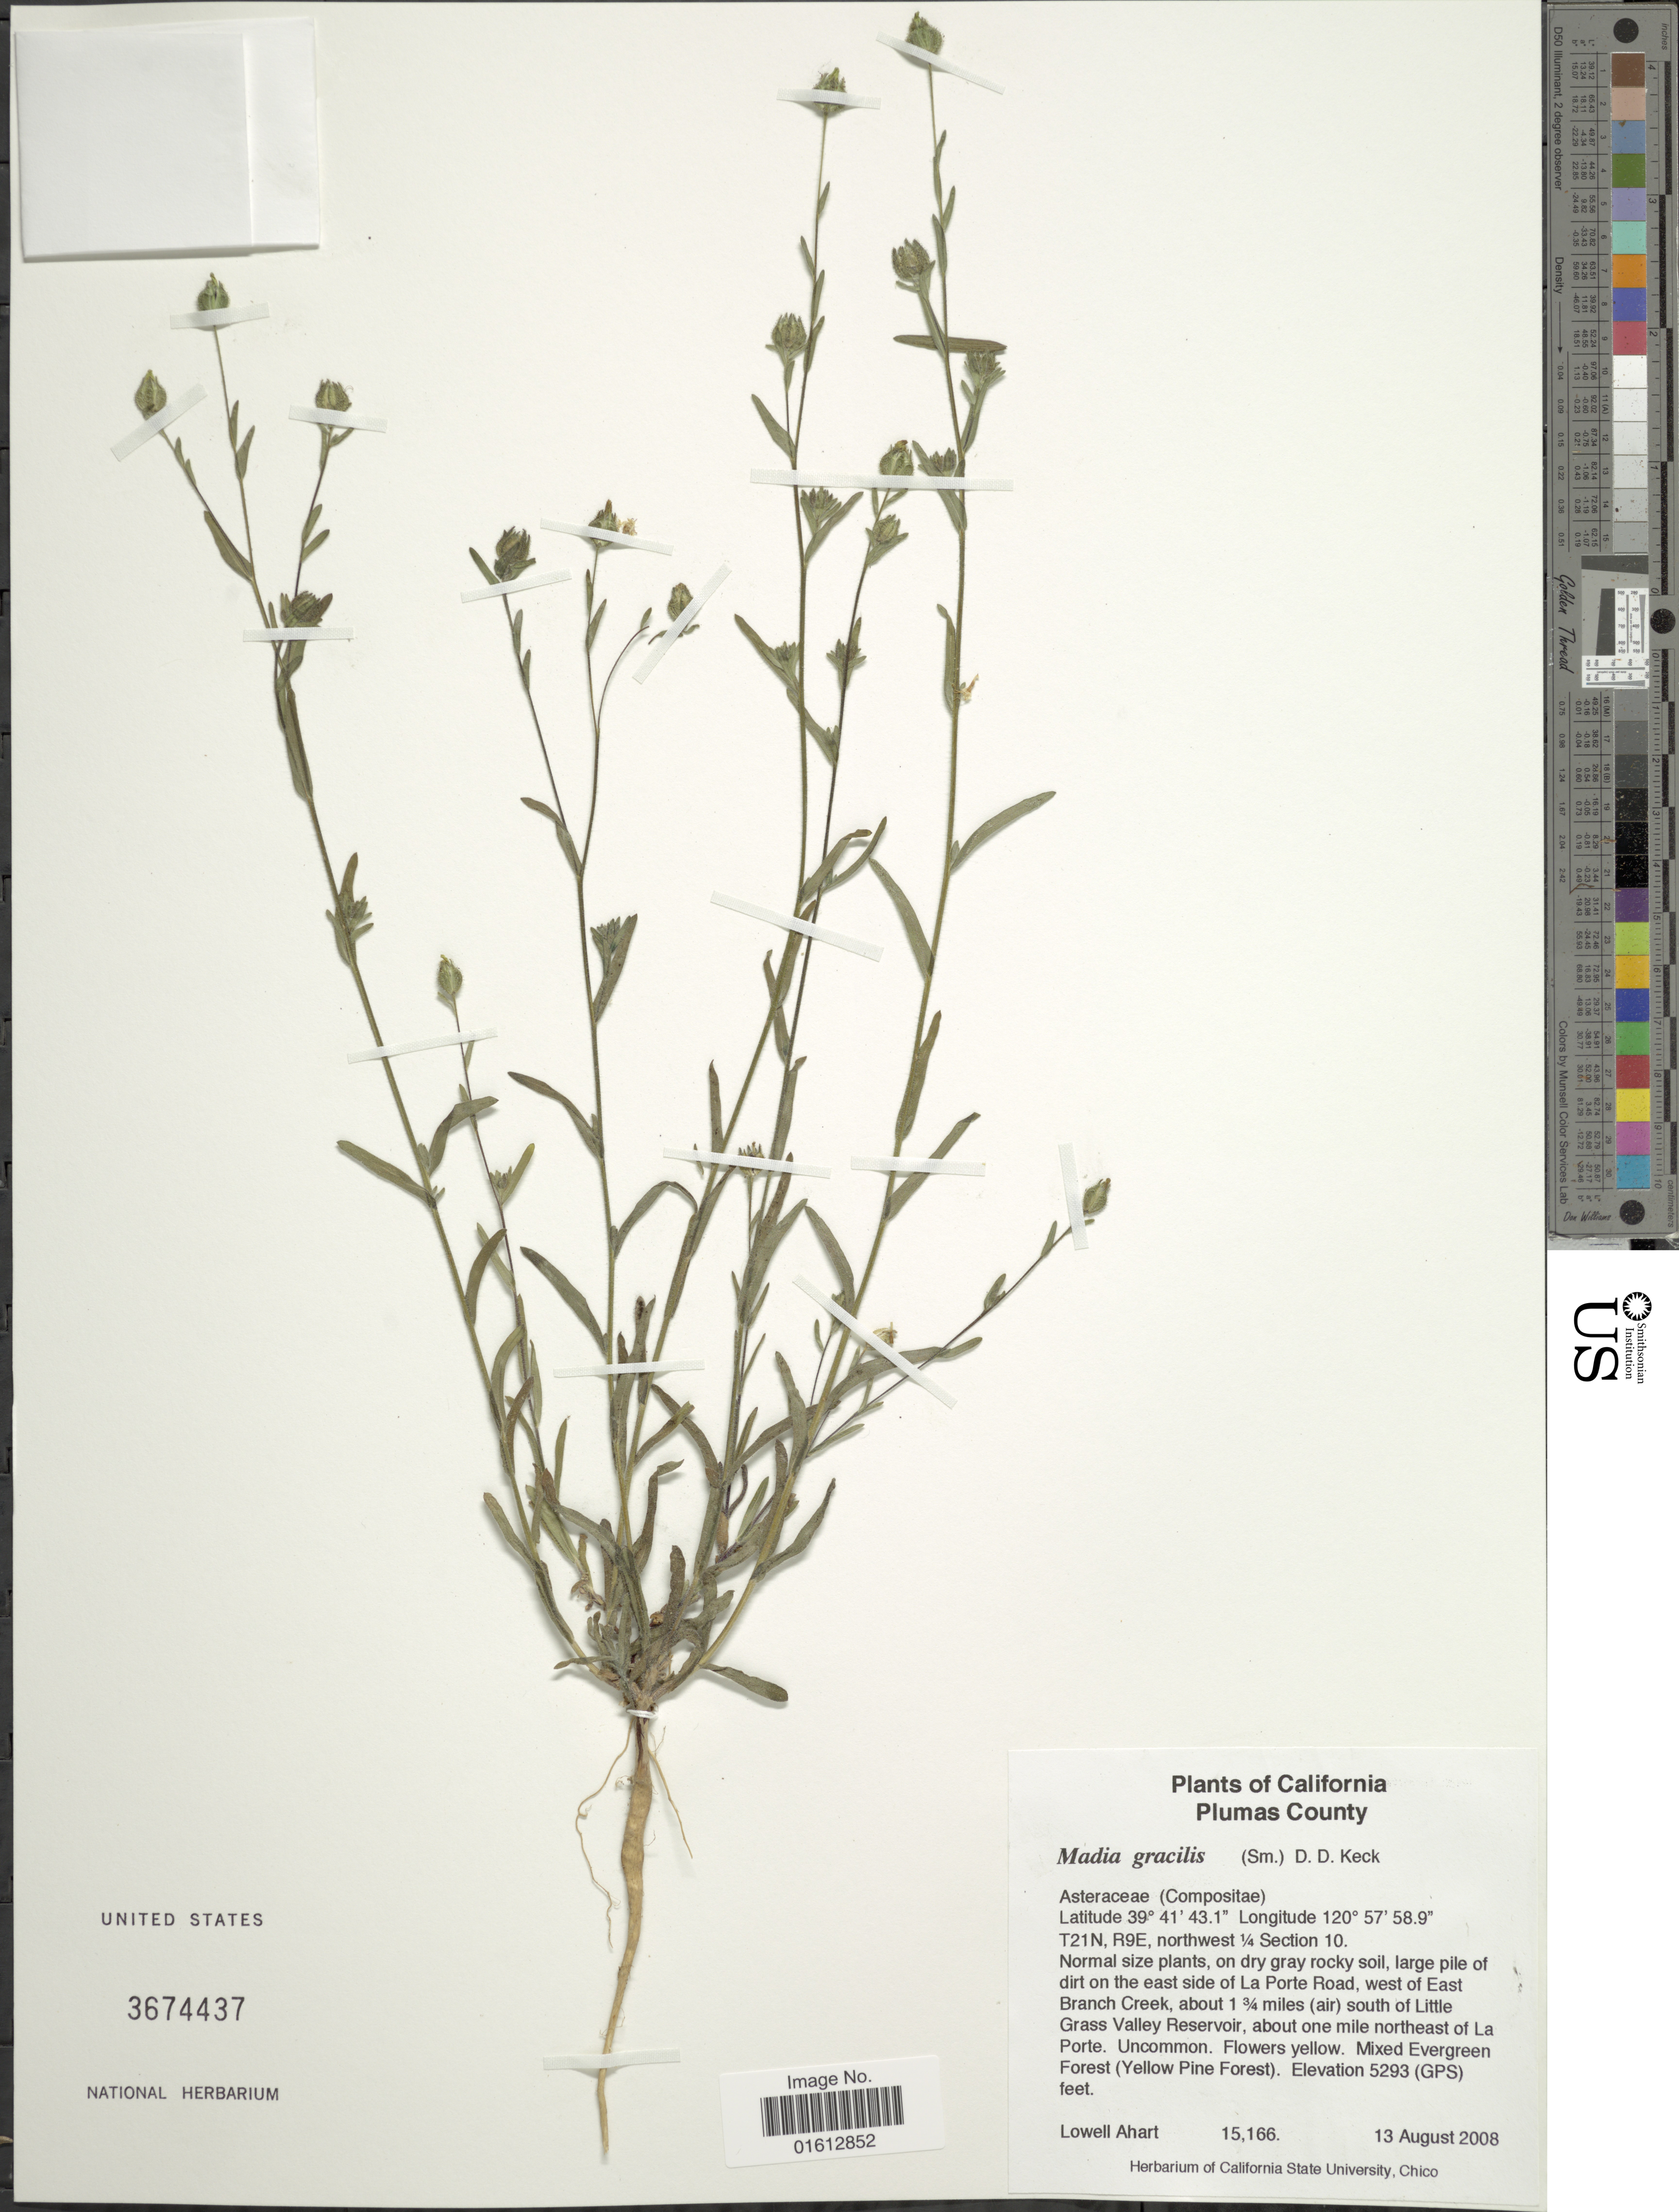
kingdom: Plantae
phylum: Tracheophyta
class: Magnoliopsida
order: Asterales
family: Asteraceae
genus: Madia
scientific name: Madia gracilis subsp. gracilis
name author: (Sm.) D.D. Keck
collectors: L. Ahart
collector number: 15166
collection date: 2008-08-13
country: United States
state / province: California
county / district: Plumas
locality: California, Plumas County, T21N, R9E, northwest 1/4 Section 10. on the east side of La Porte Road, west of East Branch Creek, about 1 3/4 miles (air) south of Little Grass Valley Reservoir, about one mile northeast of La Porte.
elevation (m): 1613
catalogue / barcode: US 3674437